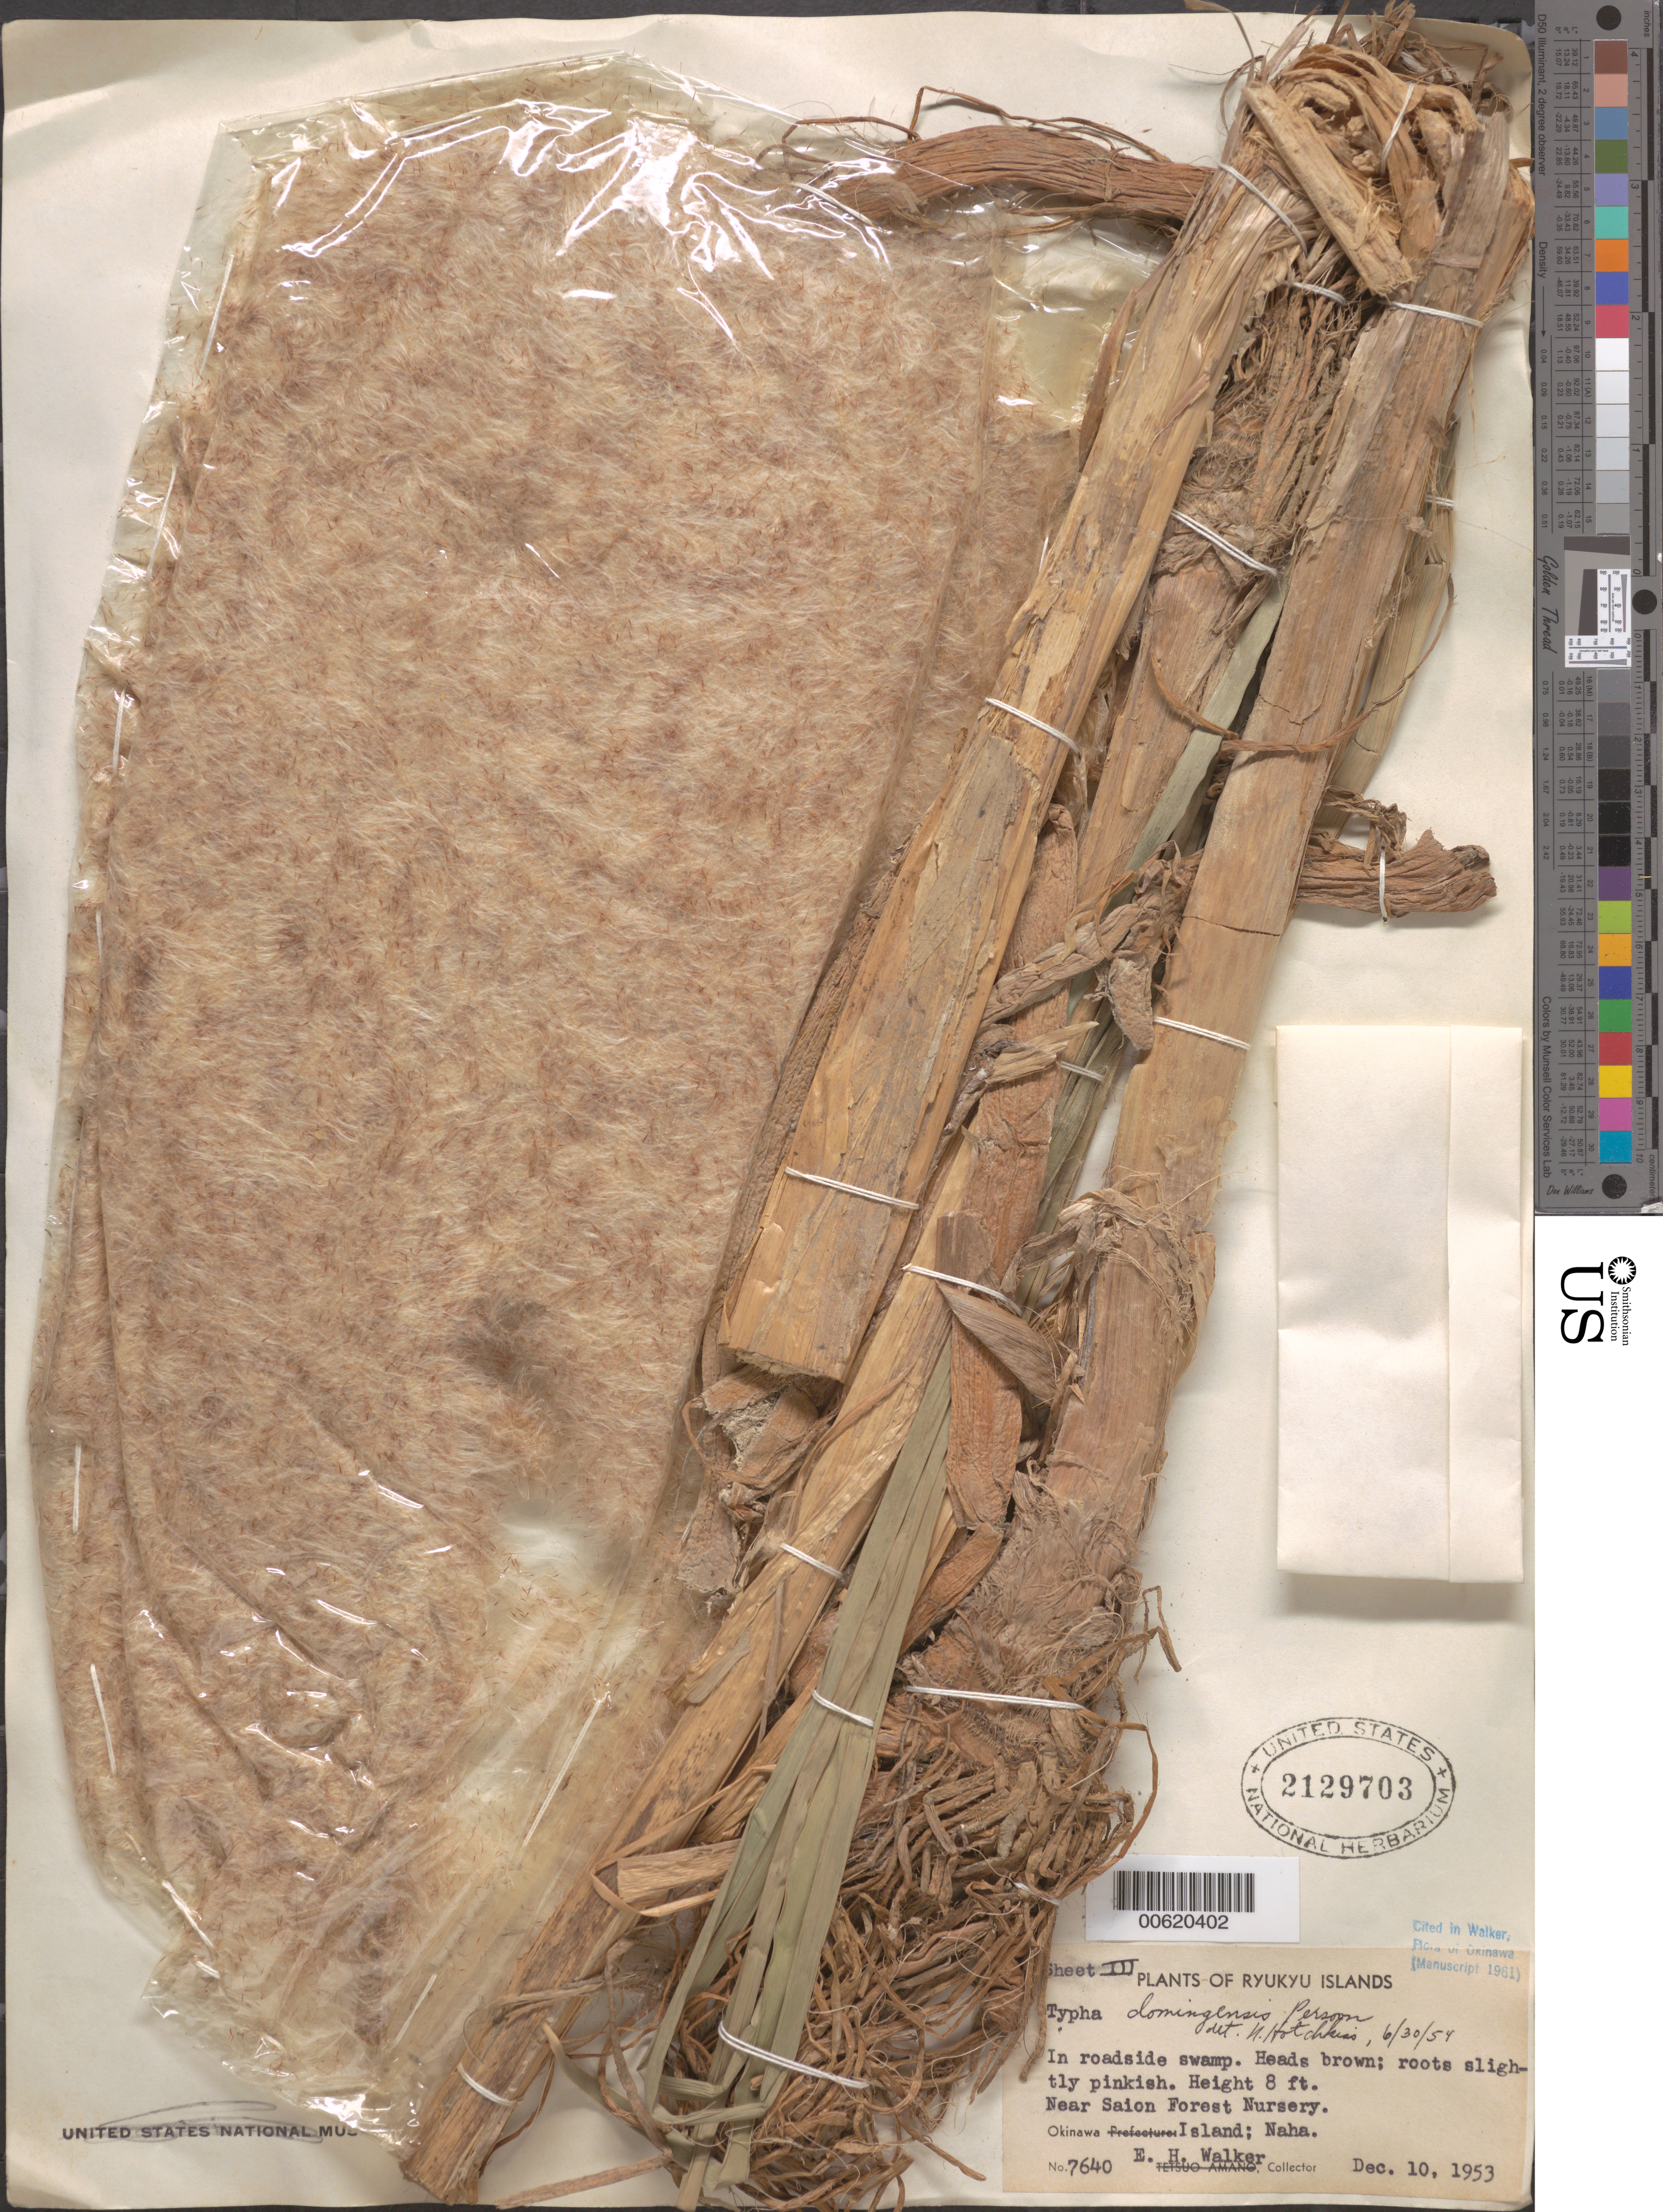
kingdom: Plantae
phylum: Tracheophyta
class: Liliopsida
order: Poales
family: Typhaceae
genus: Typha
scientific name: Typha domingensis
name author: Pers.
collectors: E. H. Walker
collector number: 7640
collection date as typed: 10 Dec 1953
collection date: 1953-12-10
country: Japan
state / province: Okinawa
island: Okinawa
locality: Near Saion Forest Nursey, Naha [Okinawa Is.]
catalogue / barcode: US 2129703